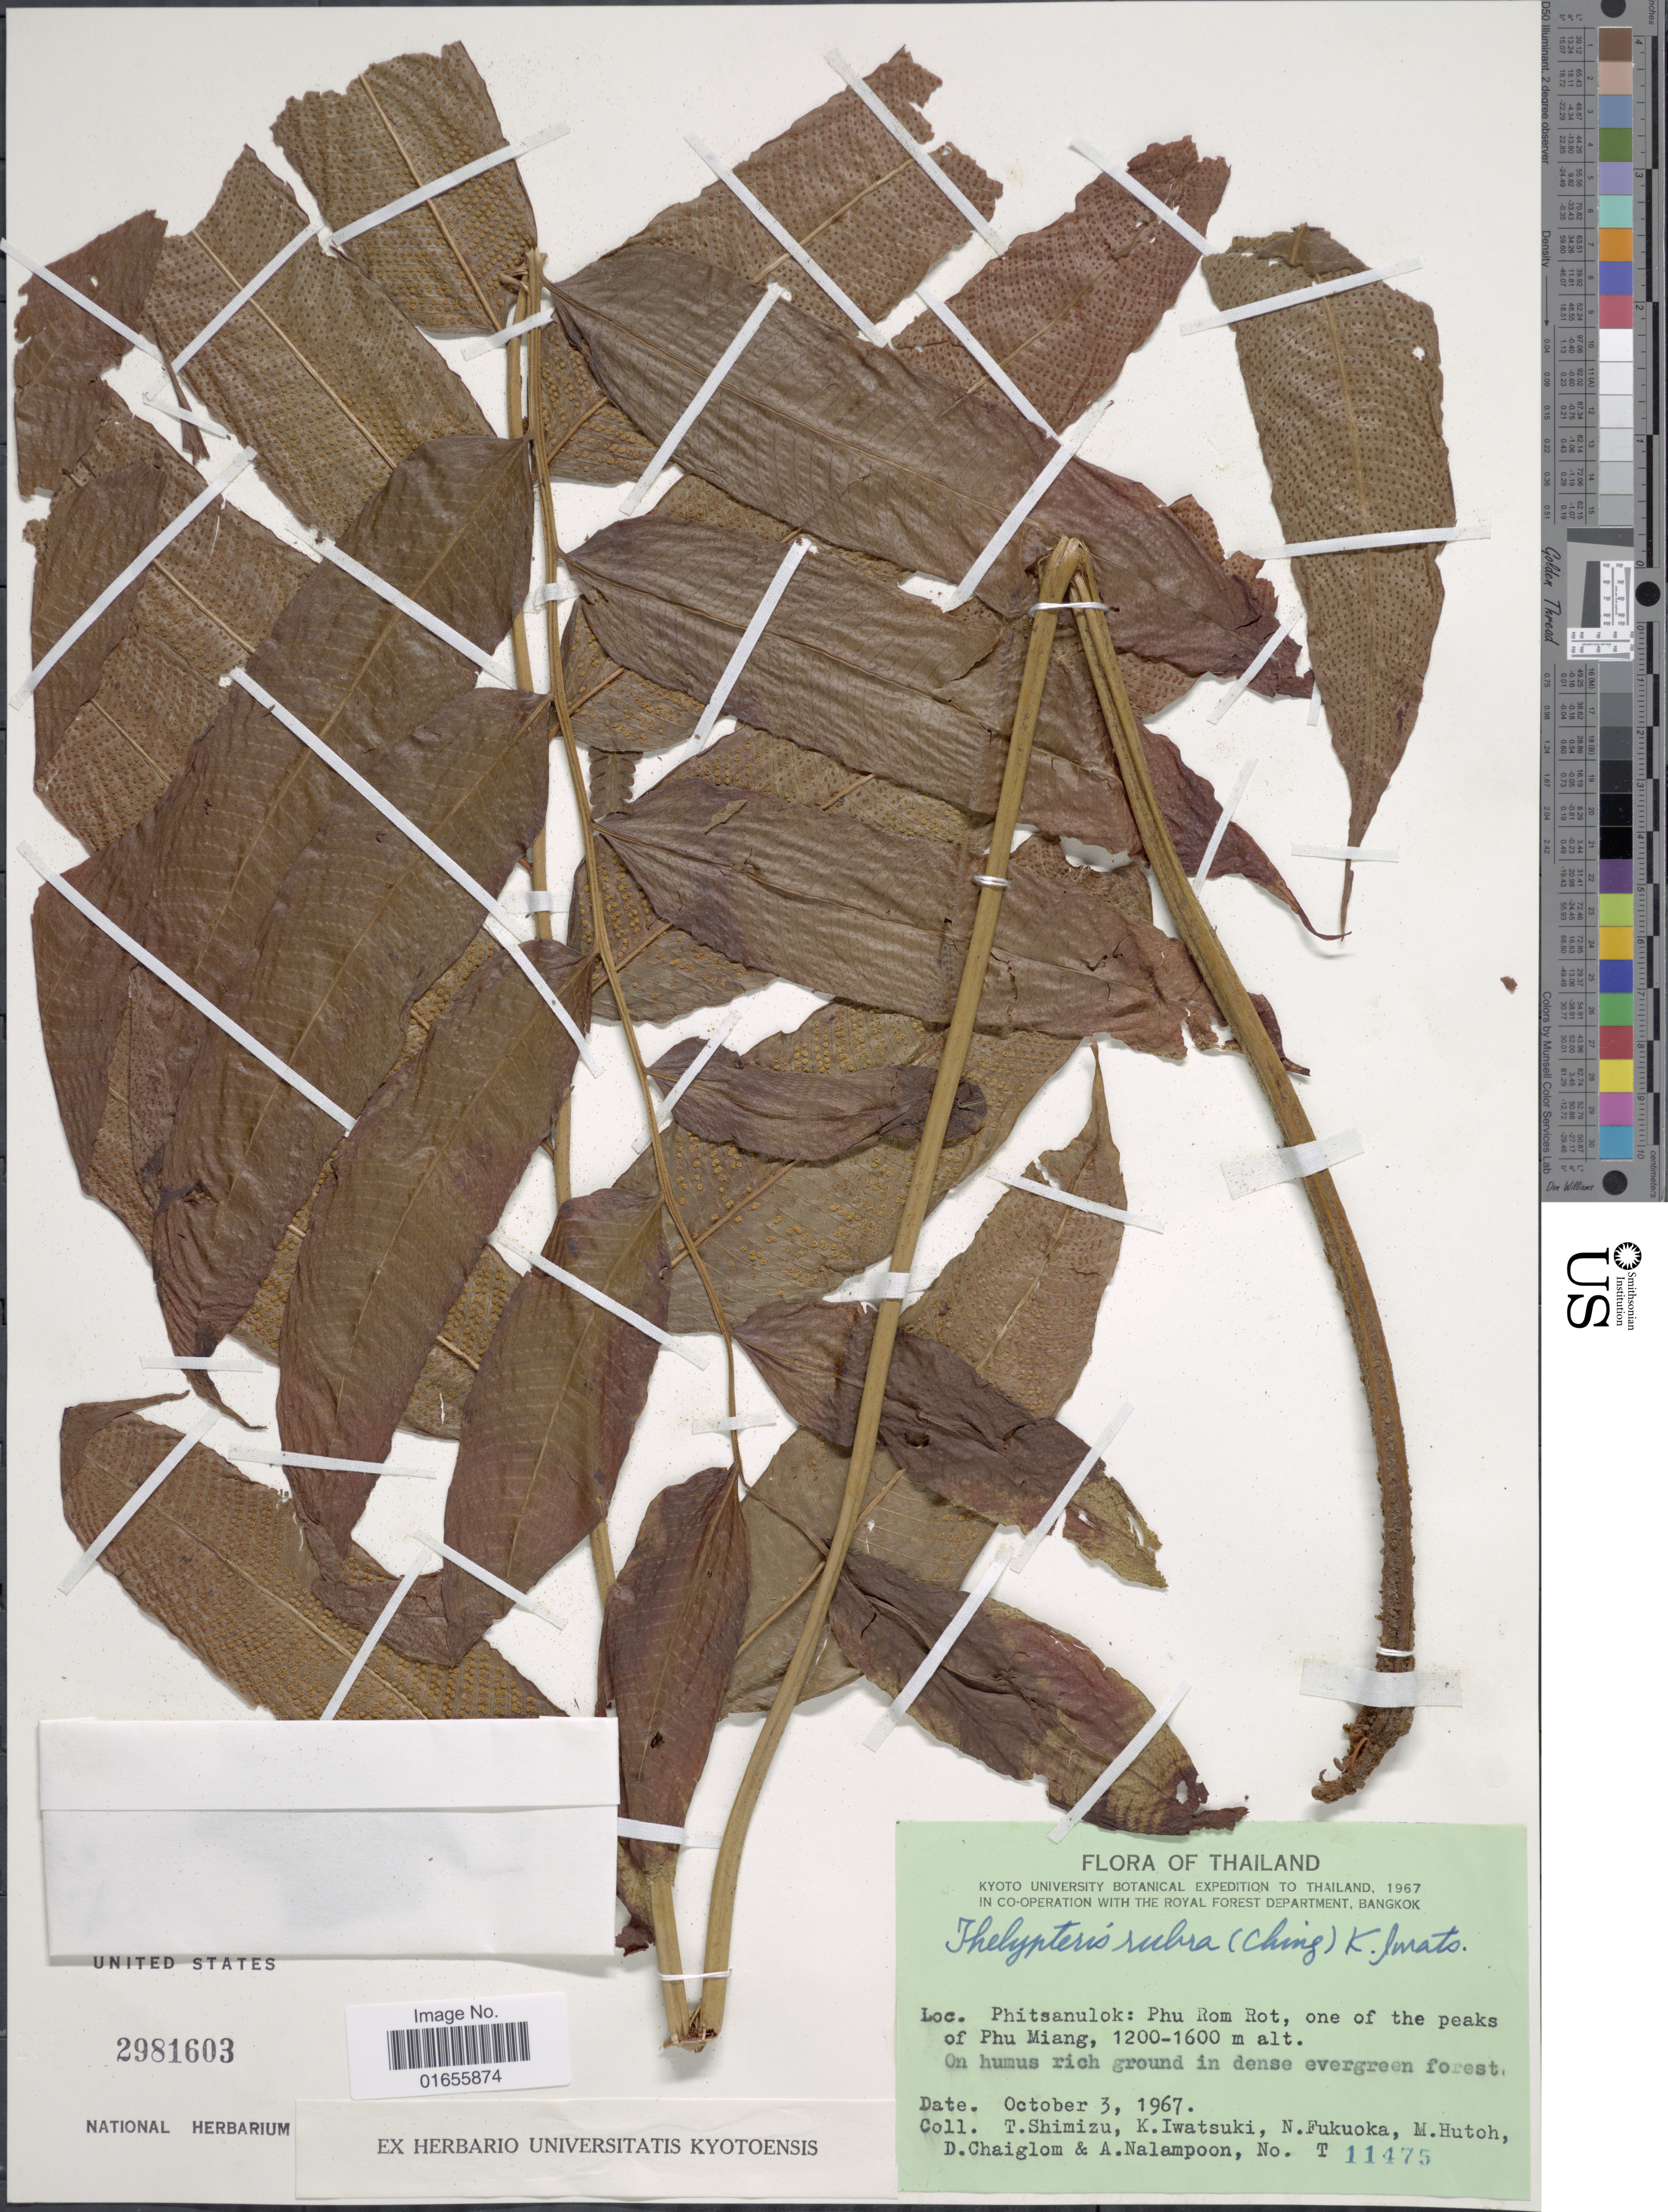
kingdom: Plantae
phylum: Tracheophyta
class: Polypodiopsida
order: Polypodiales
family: Thelypteridaceae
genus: Pronephrium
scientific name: Pronephrium lakhimpurense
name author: (Rosenst.) Holttum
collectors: T. Shimizu, K. Iwatsuki, N. Fukuoka, M. Hutch & et al.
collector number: T11475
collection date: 1967-10-03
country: Thailand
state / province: Phitsanulok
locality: Phu Rom Rot, one of the peaks of Phu Miang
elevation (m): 1200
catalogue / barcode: US 2981603